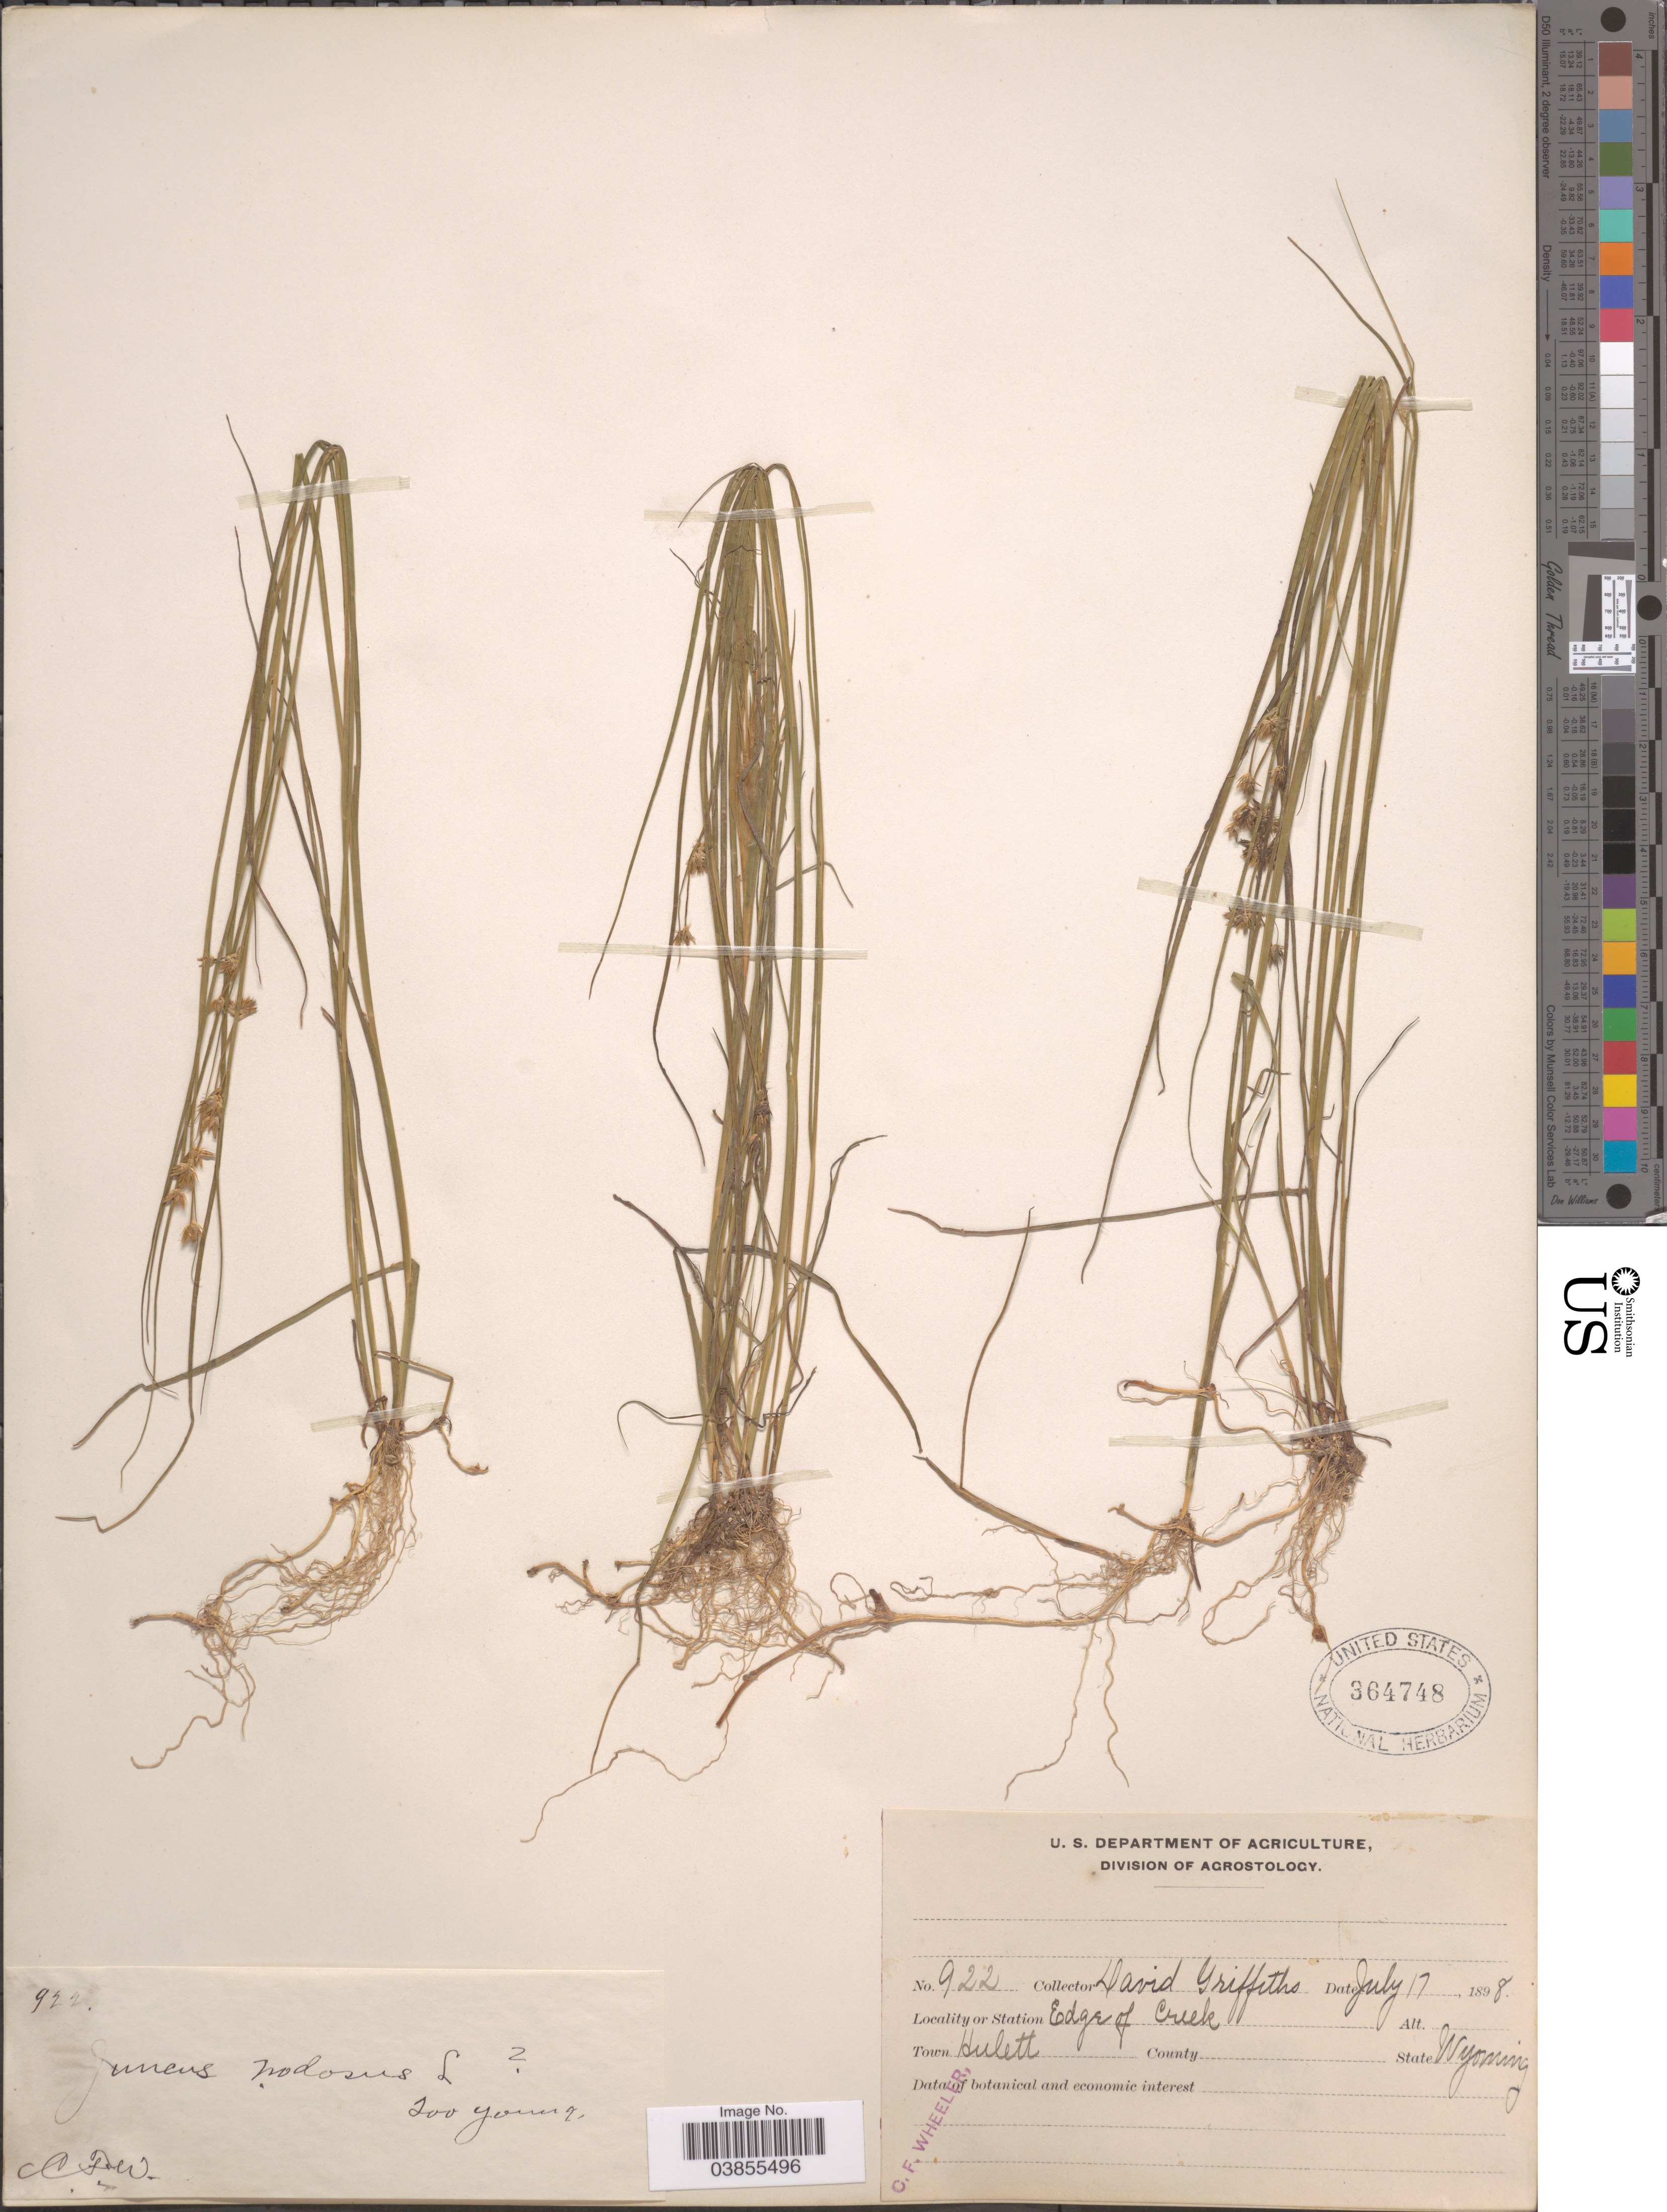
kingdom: Plantae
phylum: Tracheophyta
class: Liliopsida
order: Poales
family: Juncaceae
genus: Juncus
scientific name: Juncus nodosus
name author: L.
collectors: D. Griffiths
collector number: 922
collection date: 1898-07-17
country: United States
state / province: Wyoming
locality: Edge of Creek. Town Hulett.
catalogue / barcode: US 364748